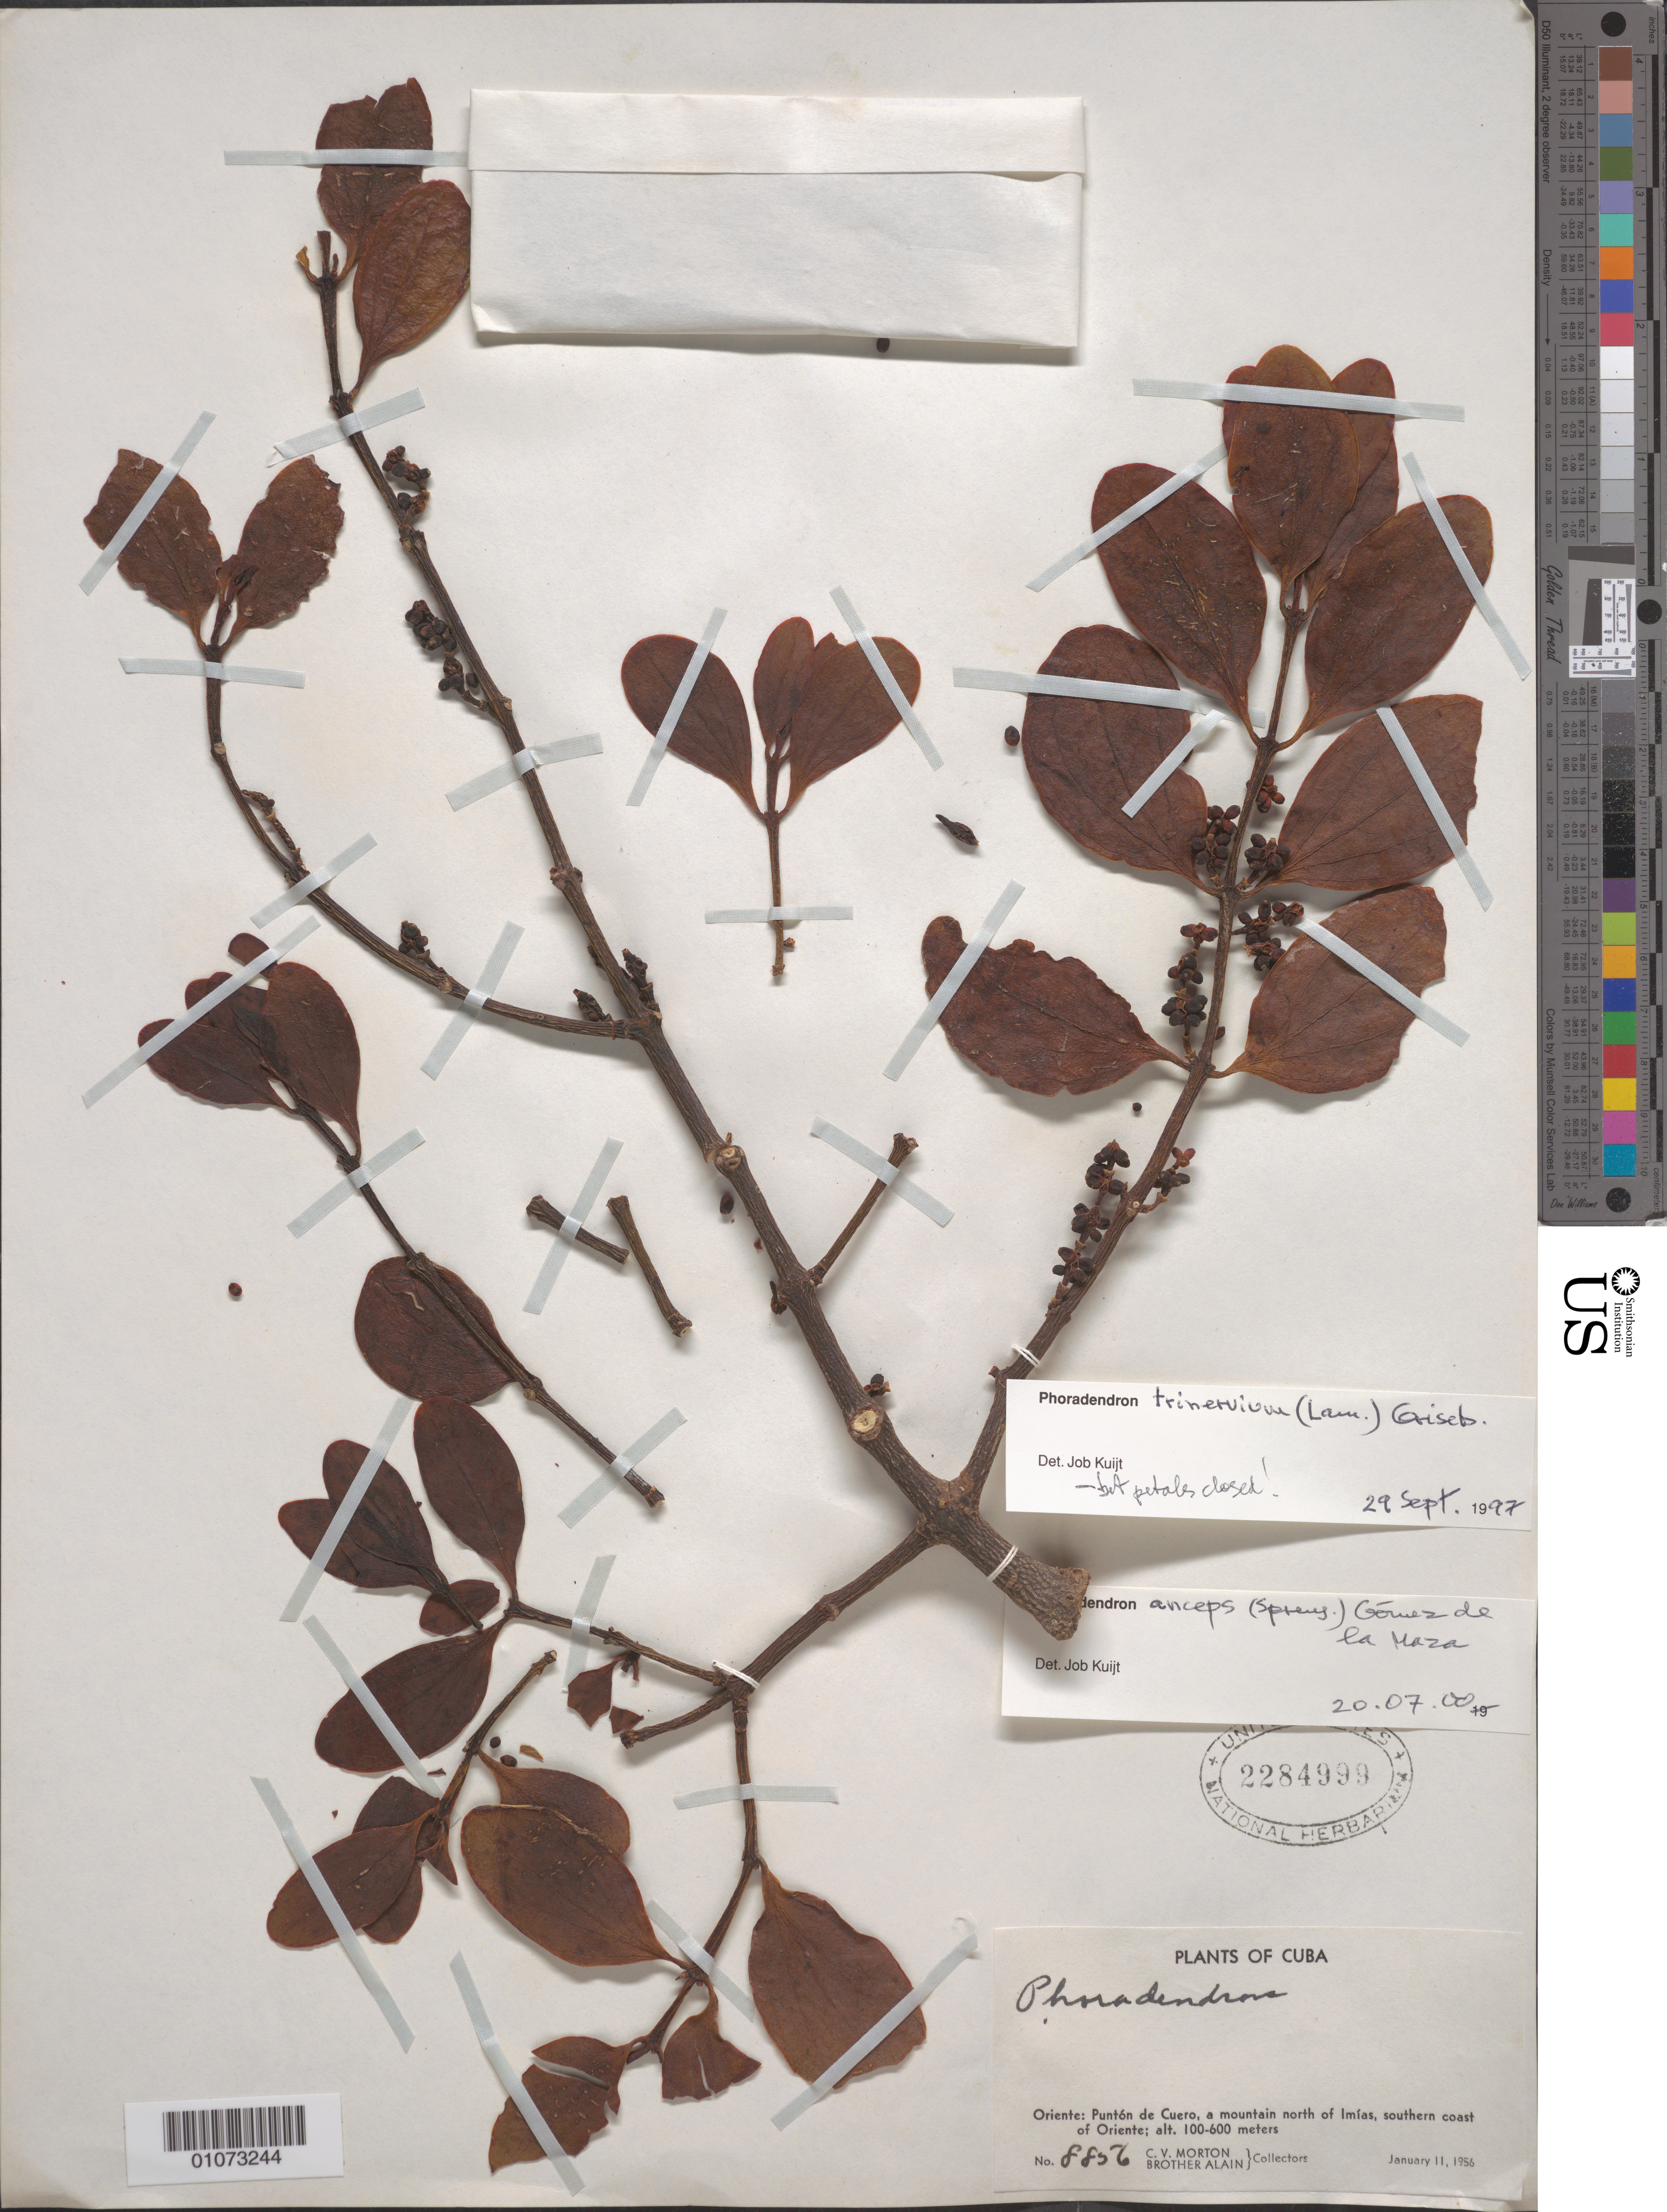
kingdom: Plantae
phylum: Tracheophyta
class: Magnoliopsida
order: Santalales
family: Viscaceae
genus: Phoradendron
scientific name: Phoradendron anceps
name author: (Spreng.) M. Gómez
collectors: C. V. Morton & A. H. Liogier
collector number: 8856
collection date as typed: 11 Jan 1956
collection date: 1956-01-11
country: Cuba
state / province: Guantanamo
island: Cuba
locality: Southern coast of Orients, Punton de Cuero, a mountain north of Imias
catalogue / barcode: US 2284999